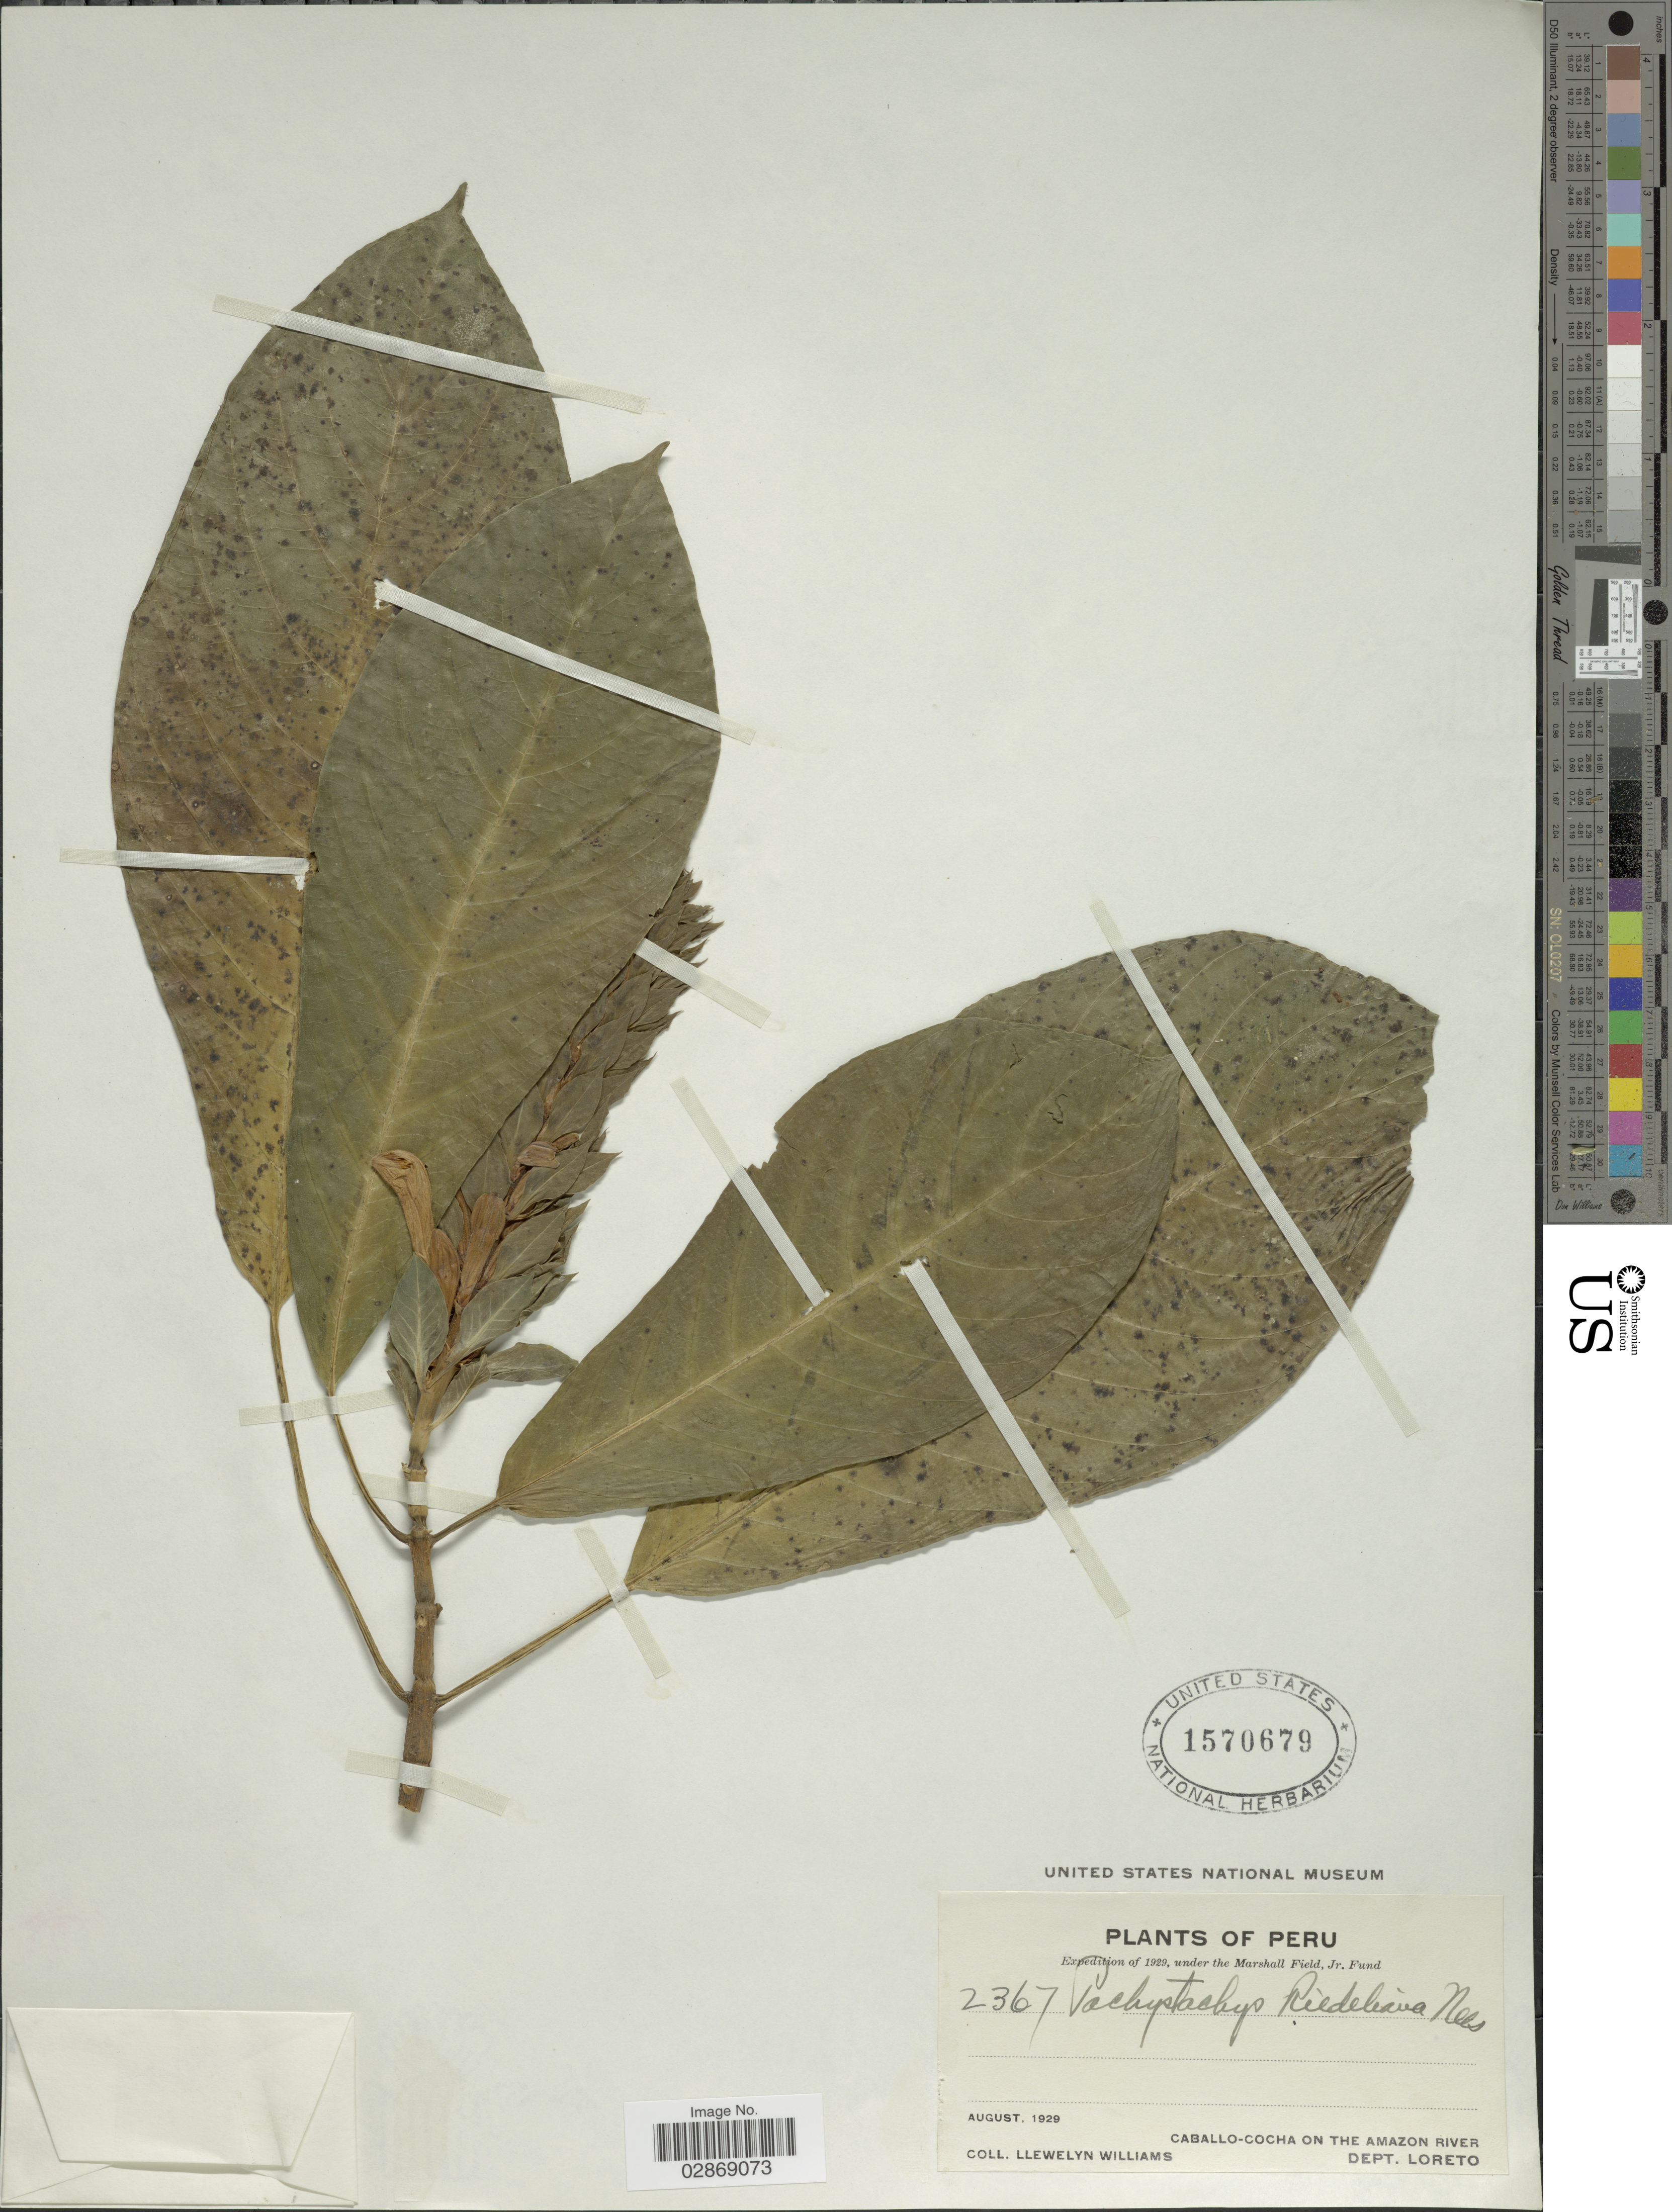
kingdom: Plantae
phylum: Tracheophyta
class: Magnoliopsida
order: Lamiales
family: Acanthaceae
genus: Pachystachys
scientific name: Pachystachys spicata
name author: (Ruiz & Pav.) Wassh.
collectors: Ll. Williams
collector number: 2367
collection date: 1929-08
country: Peru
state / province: Loreto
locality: Caballo-Cocha on the Amazon River. Dept. Loreto.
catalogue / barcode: US 1570679